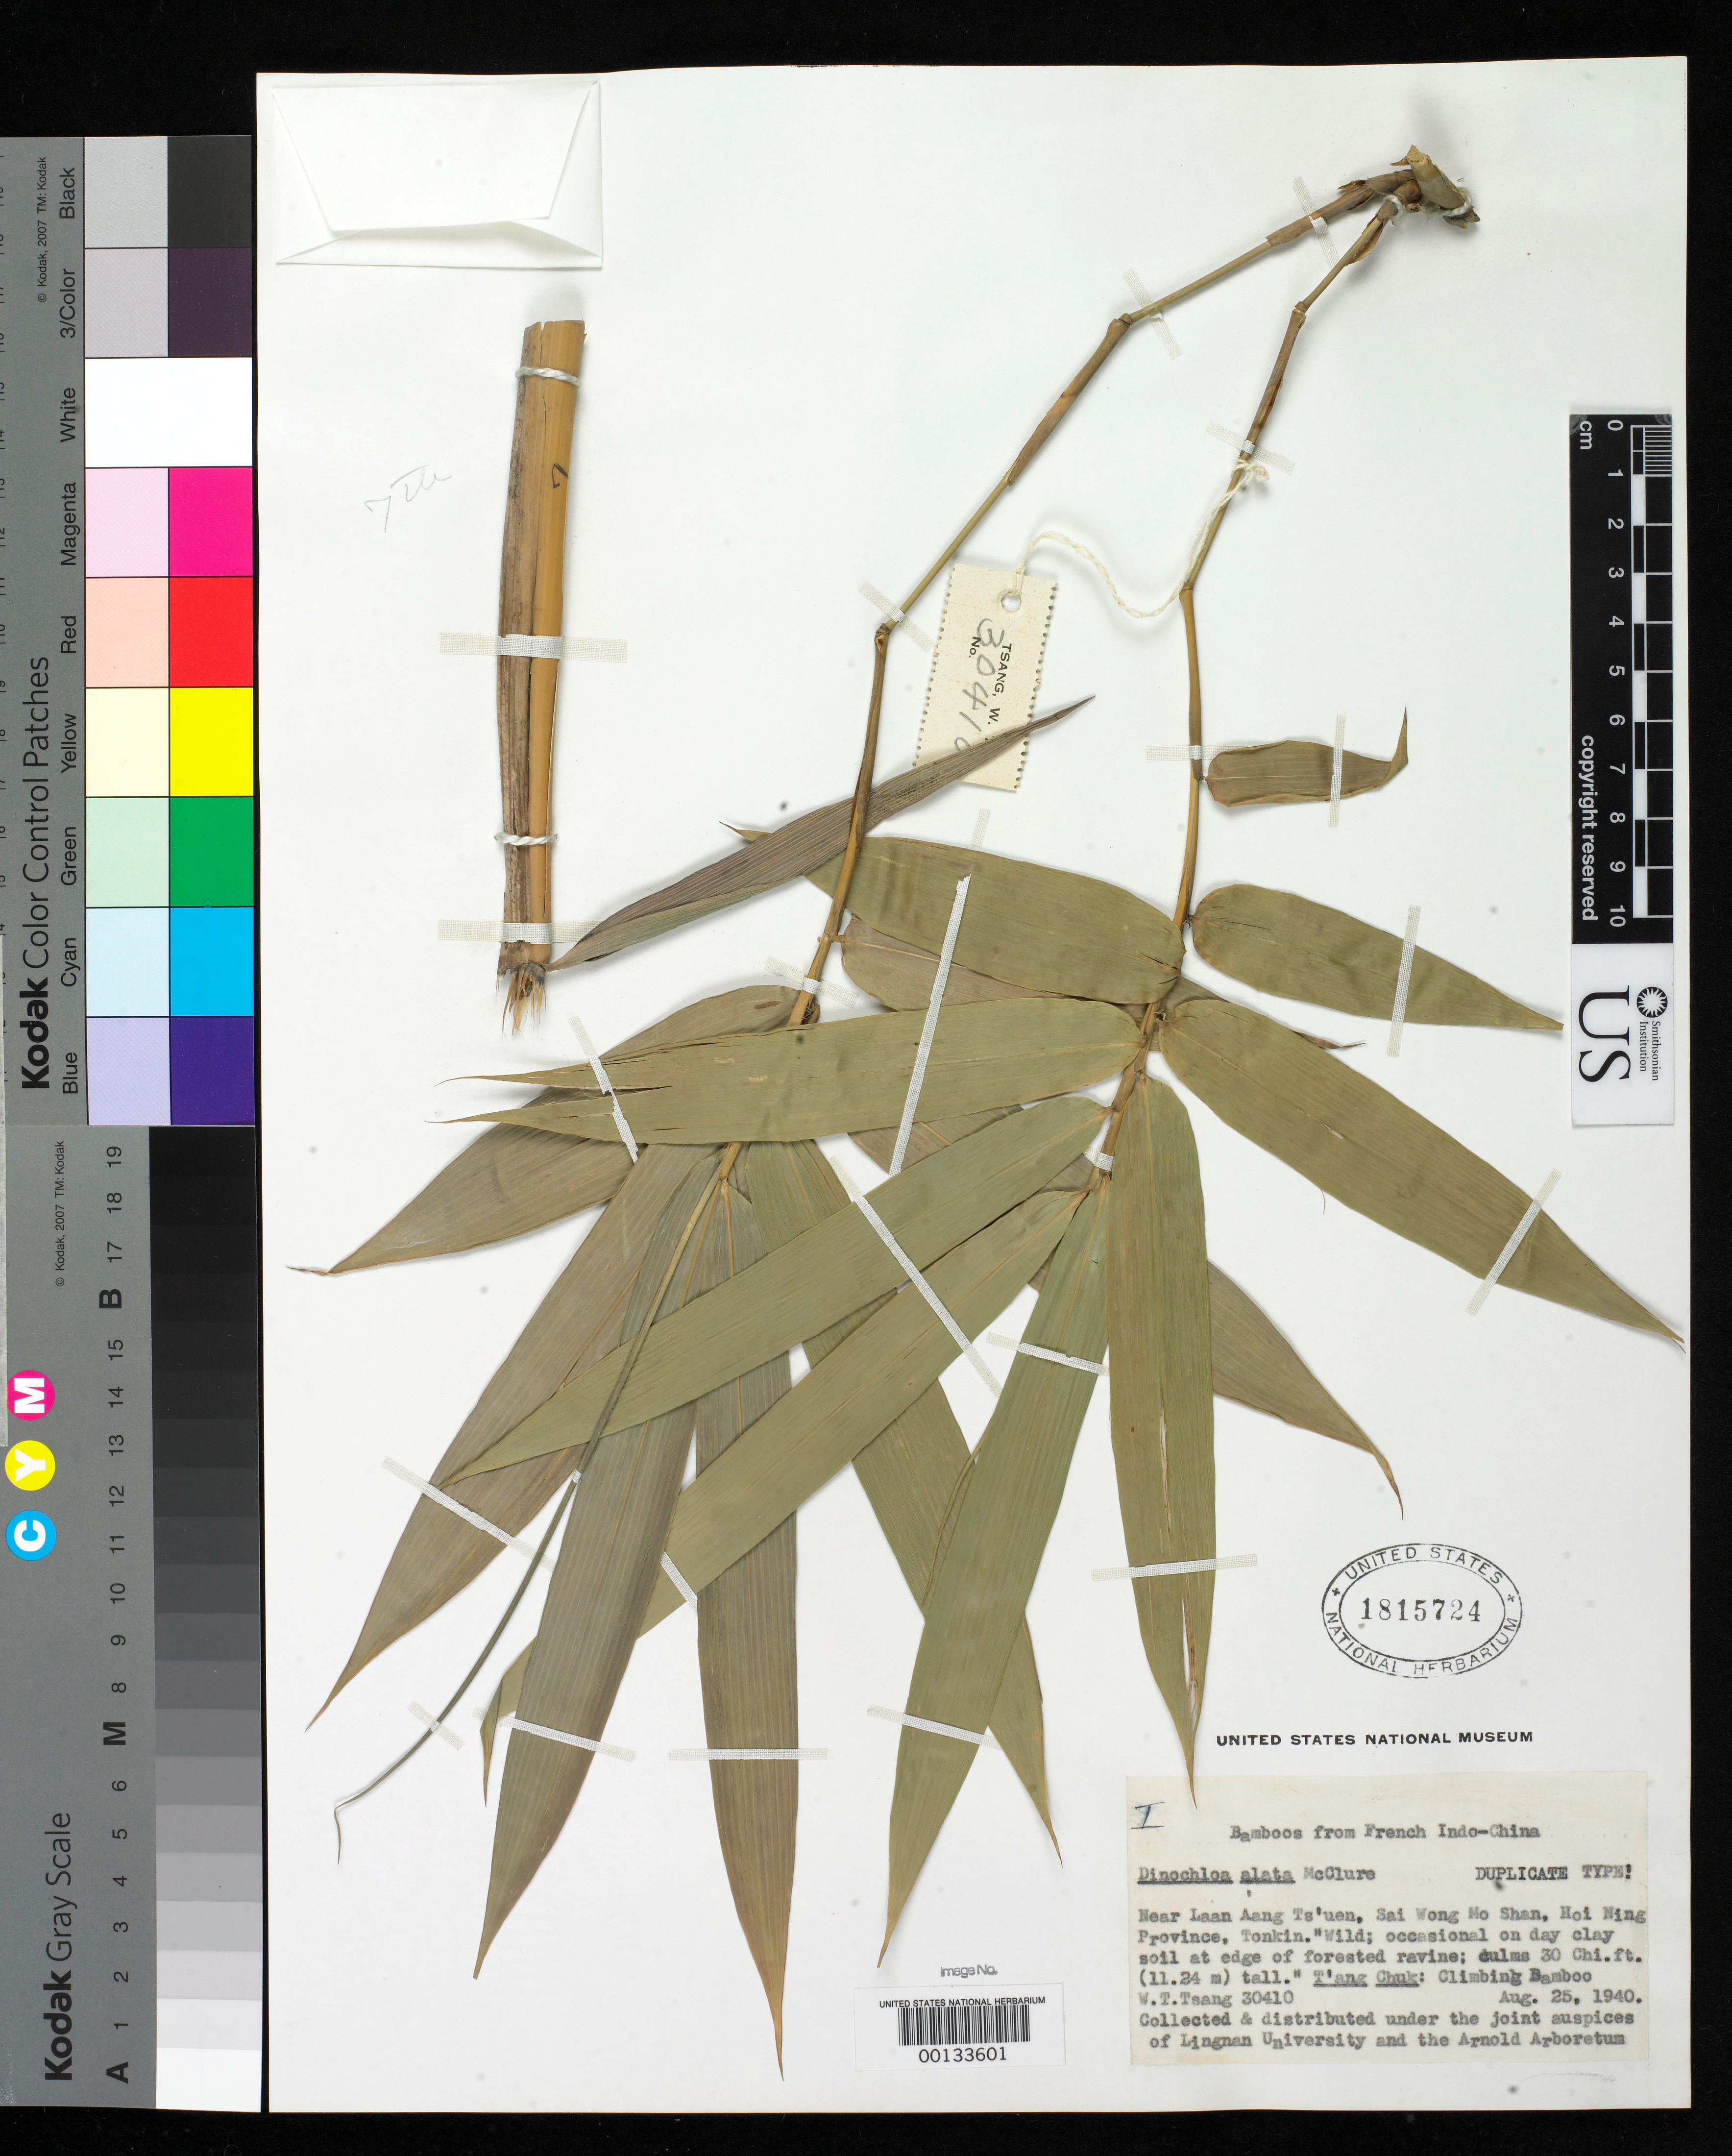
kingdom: Plantae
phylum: Tracheophyta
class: Liliopsida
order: Poales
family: Poaceae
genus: Dinochloa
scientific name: Dinochloa alata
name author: McClure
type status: Isotype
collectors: W. T. Tsang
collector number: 30410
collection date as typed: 25 Aug 1940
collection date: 1940-08-25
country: Vietnam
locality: Near Laan Aang Ts'uen, Sai Wong Mo Shan, Tonkin.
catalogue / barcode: US 1815724